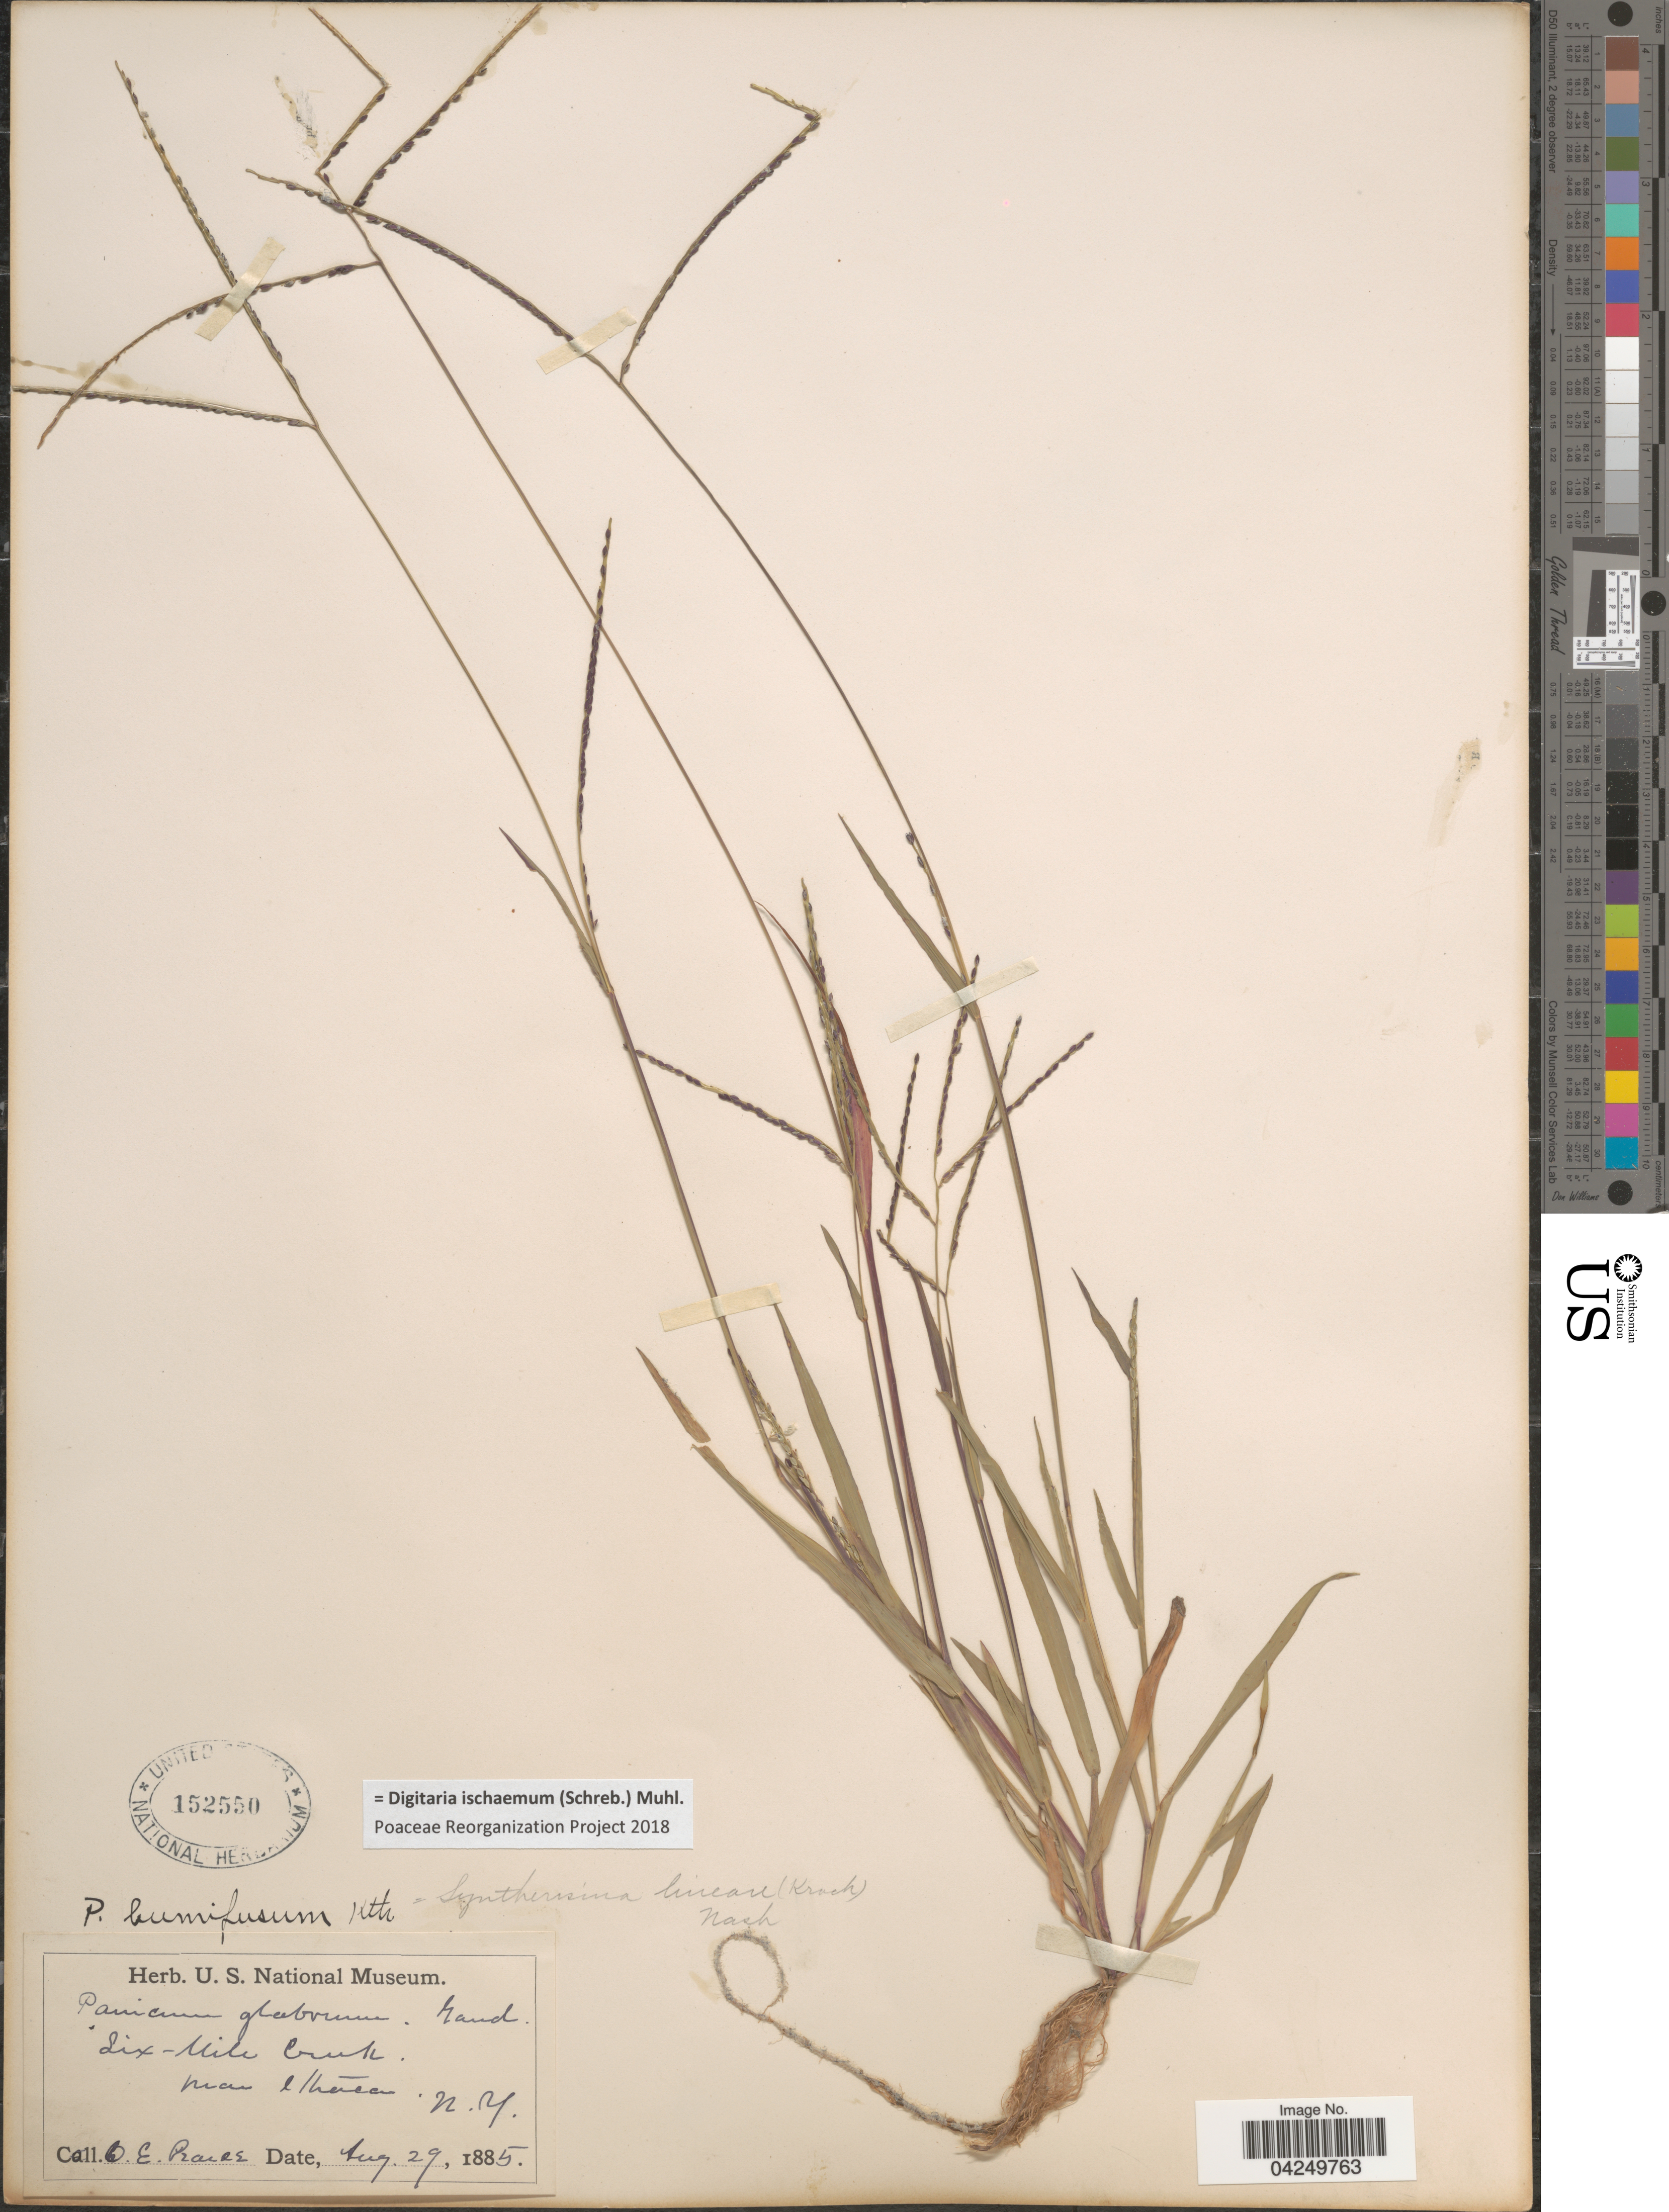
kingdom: Plantae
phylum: Tracheophyta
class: Liliopsida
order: Poales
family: Poaceae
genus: Digitaria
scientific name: Digitaria ischaemum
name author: (Schreber) Schreber ex Muhl.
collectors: A. E. Prance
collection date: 1885-08-29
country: United States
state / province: New York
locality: Six-Mile Creek. Near Ithaca.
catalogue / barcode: US 152250